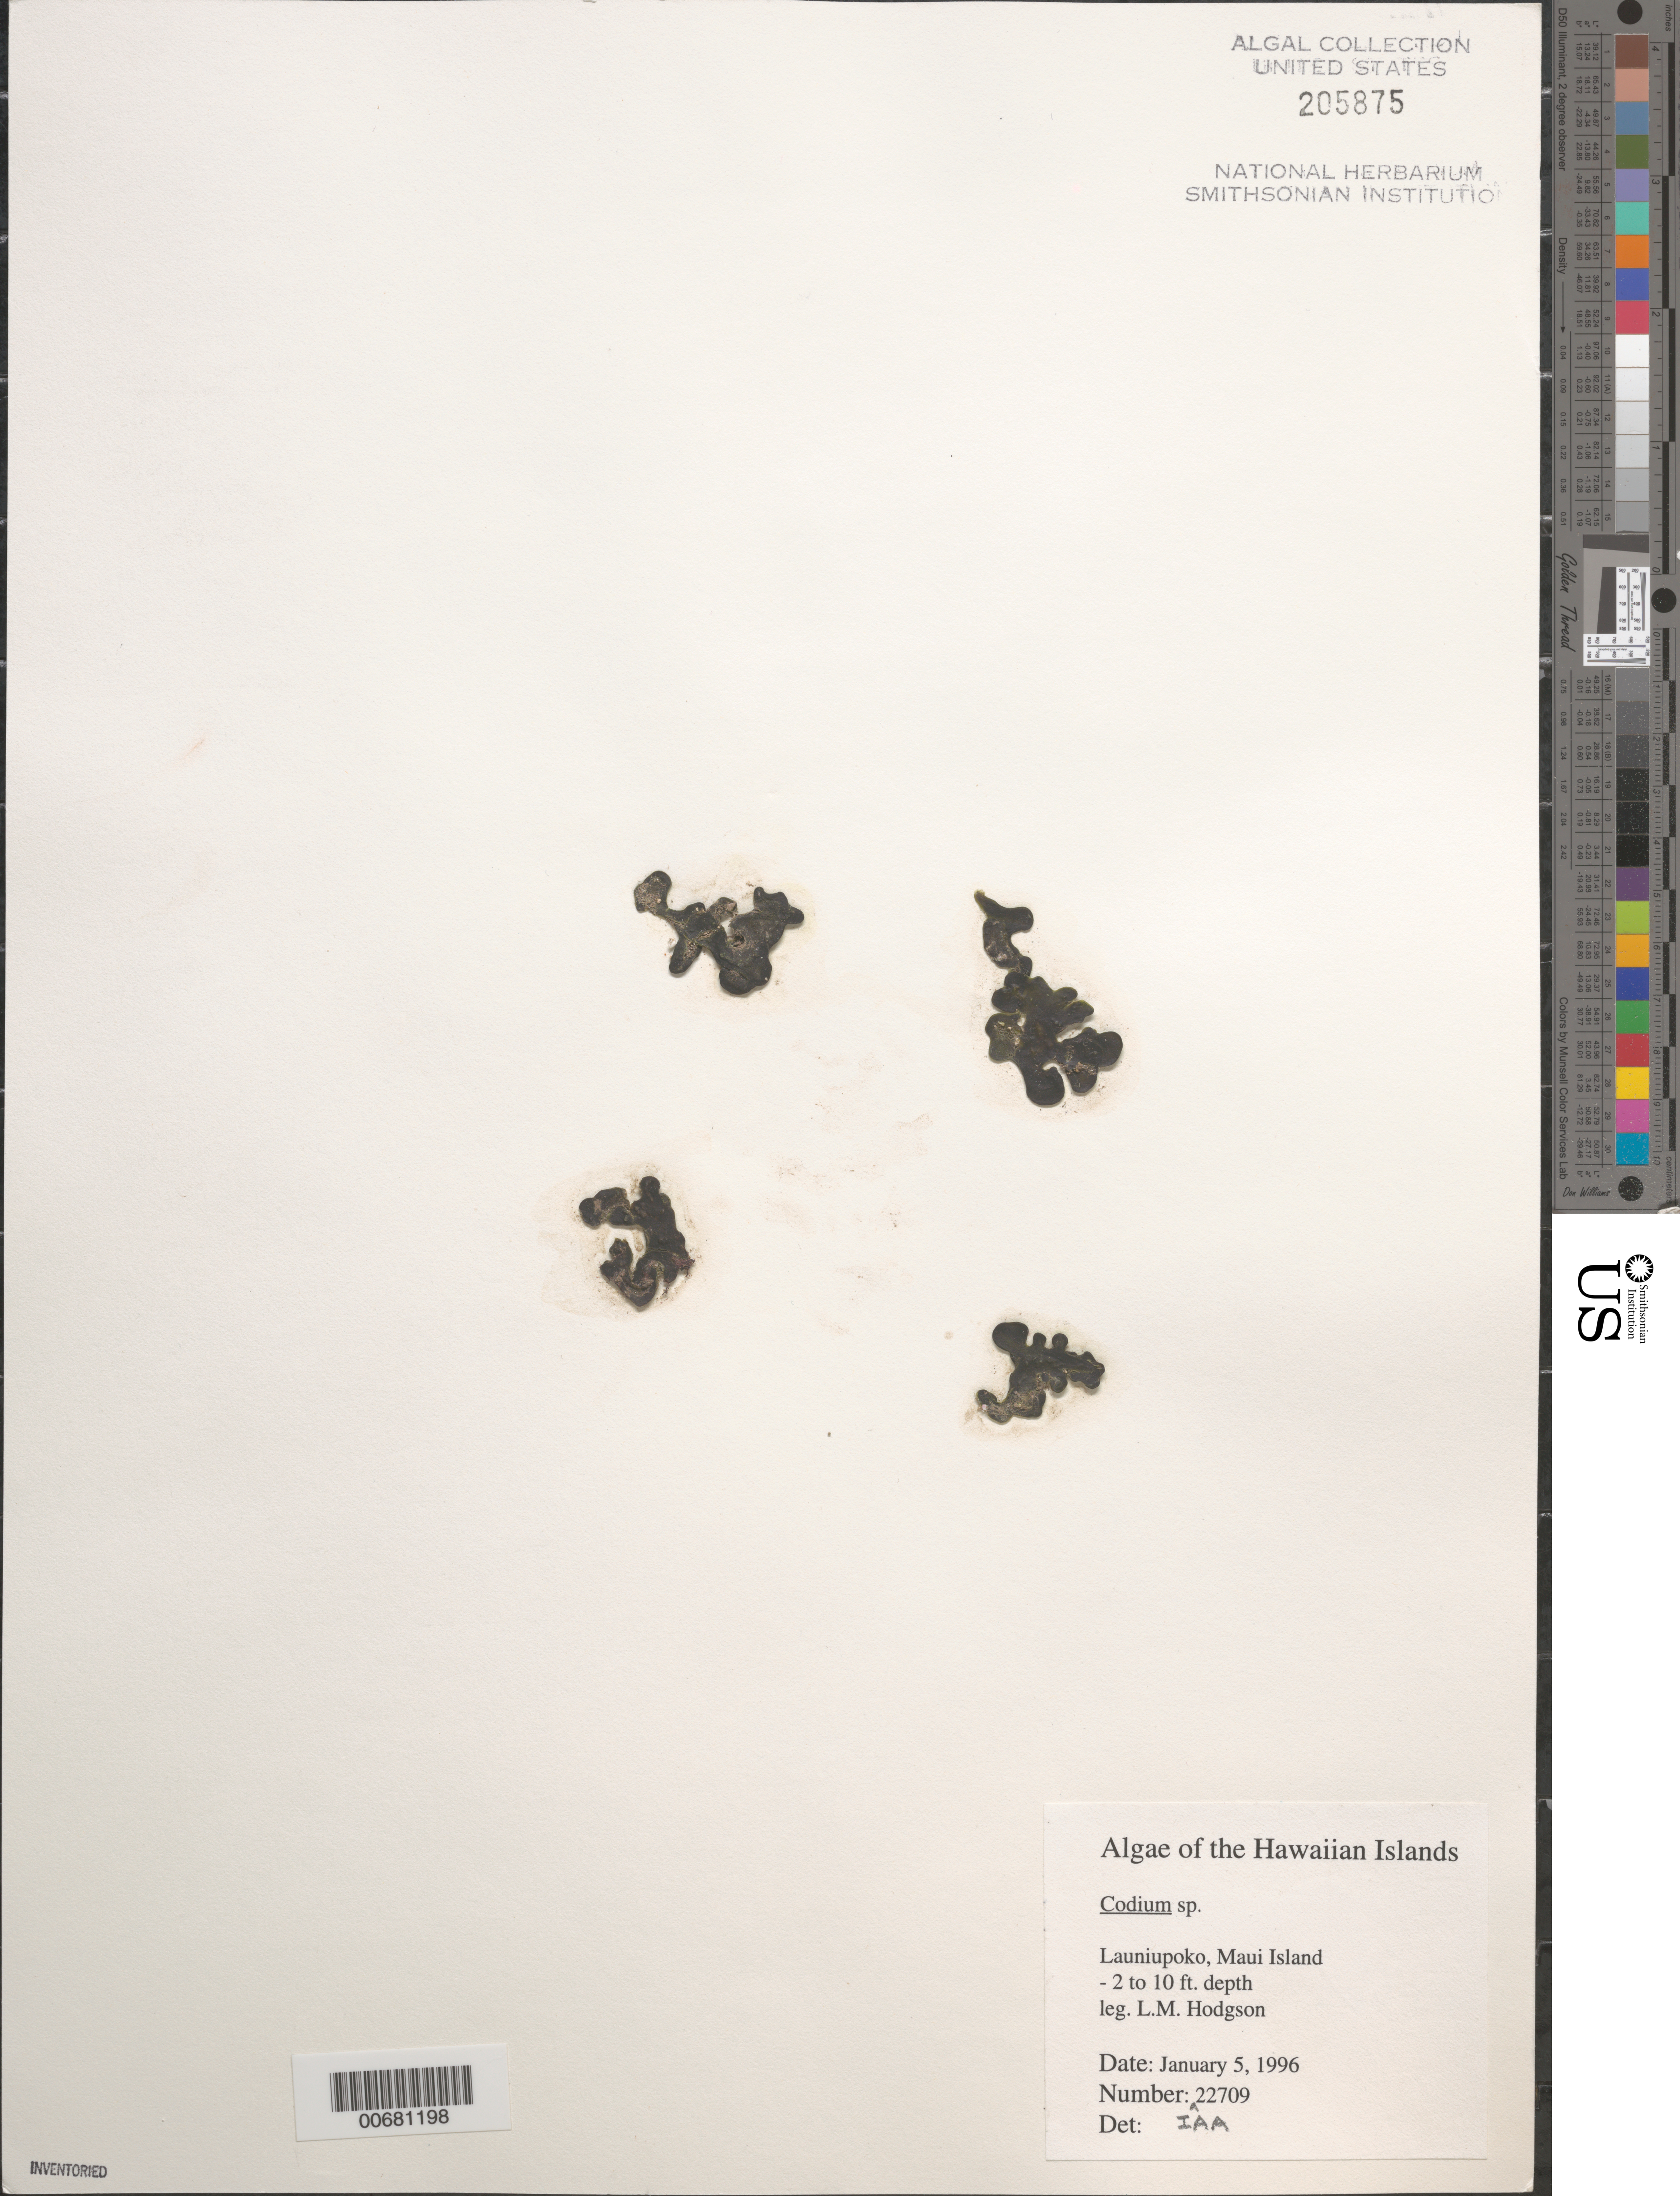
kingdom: Plantae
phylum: Chlorophyta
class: Ulvophyceae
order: Bryopsidales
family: Codiaceae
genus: Codium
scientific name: Codium sp.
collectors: L. M. Hodgson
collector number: IAA 22709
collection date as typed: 05 Jan 1996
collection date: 1996-01-05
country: United States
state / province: Hawaii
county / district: Maui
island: Maui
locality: Launiupoko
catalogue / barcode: US 205875